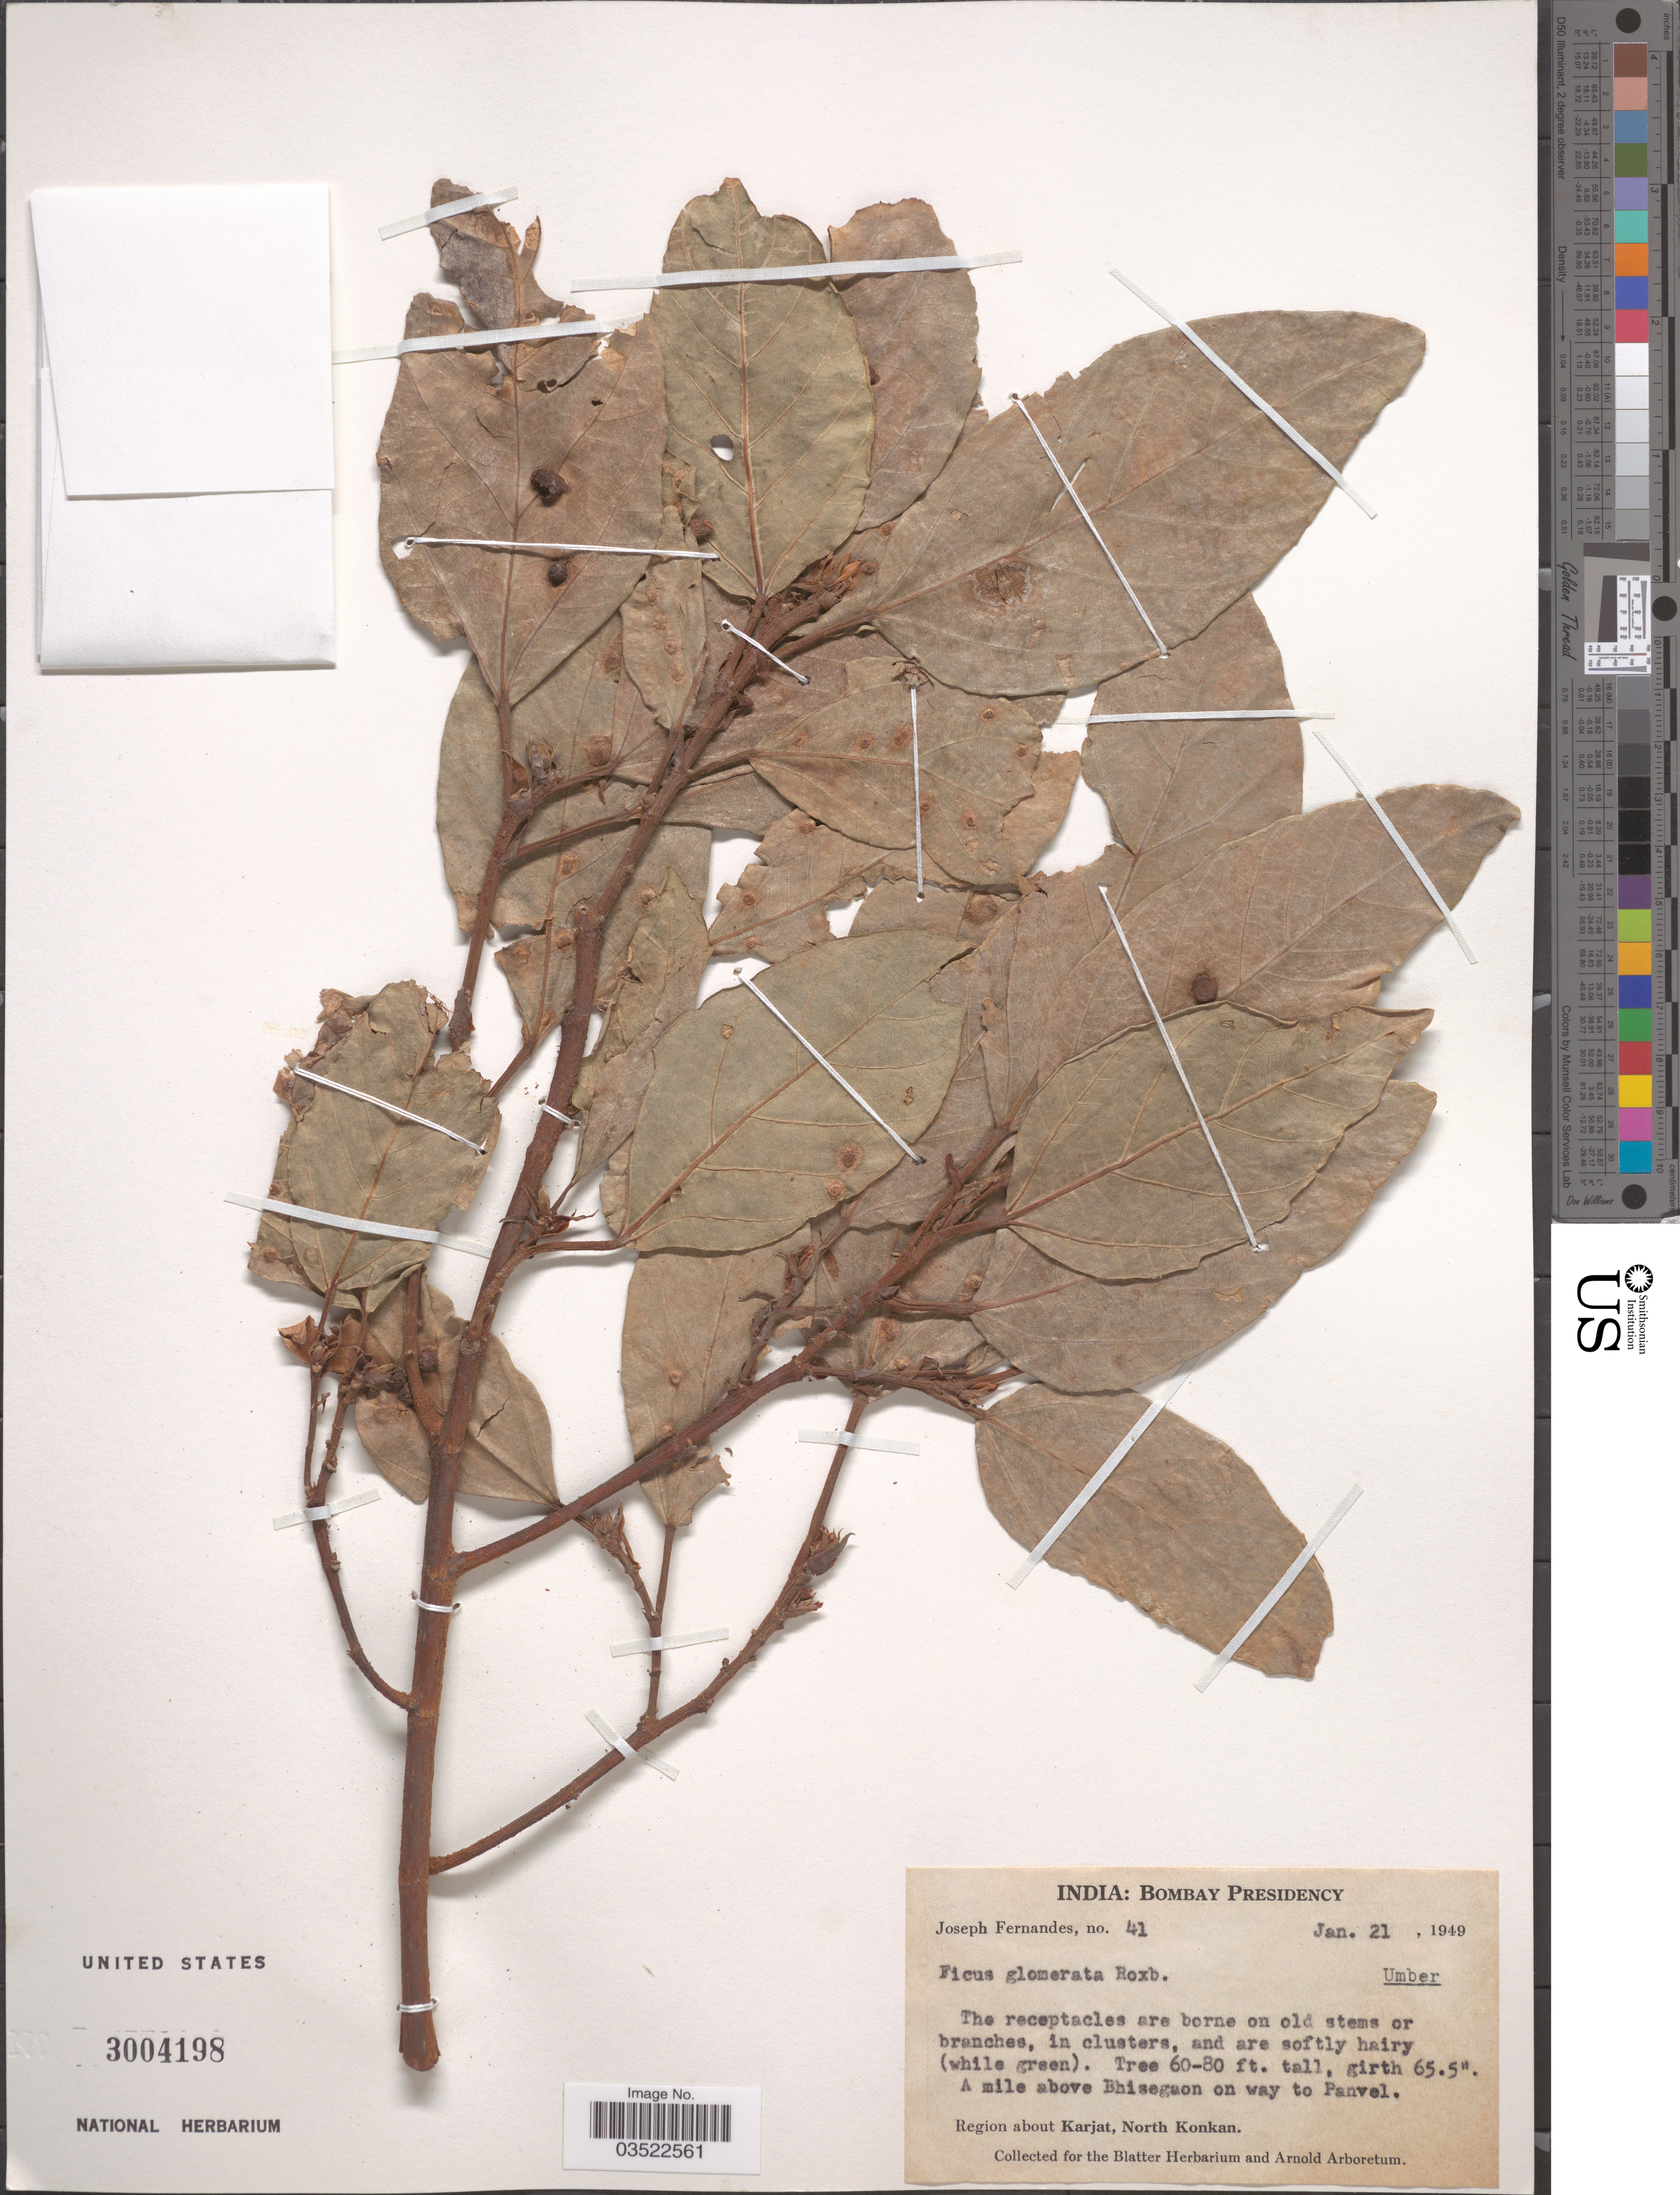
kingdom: Plantae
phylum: Tracheophyta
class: Magnoliopsida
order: Rosales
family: Moraceae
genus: Ficus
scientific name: Ficus racemosa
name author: L.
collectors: J. Fernandes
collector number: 41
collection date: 1949-01-21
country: India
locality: Bombay Presidency. A mile above Bhisegaon on way to Panvel. Region about Karjat, North Konkan.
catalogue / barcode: US 3004198